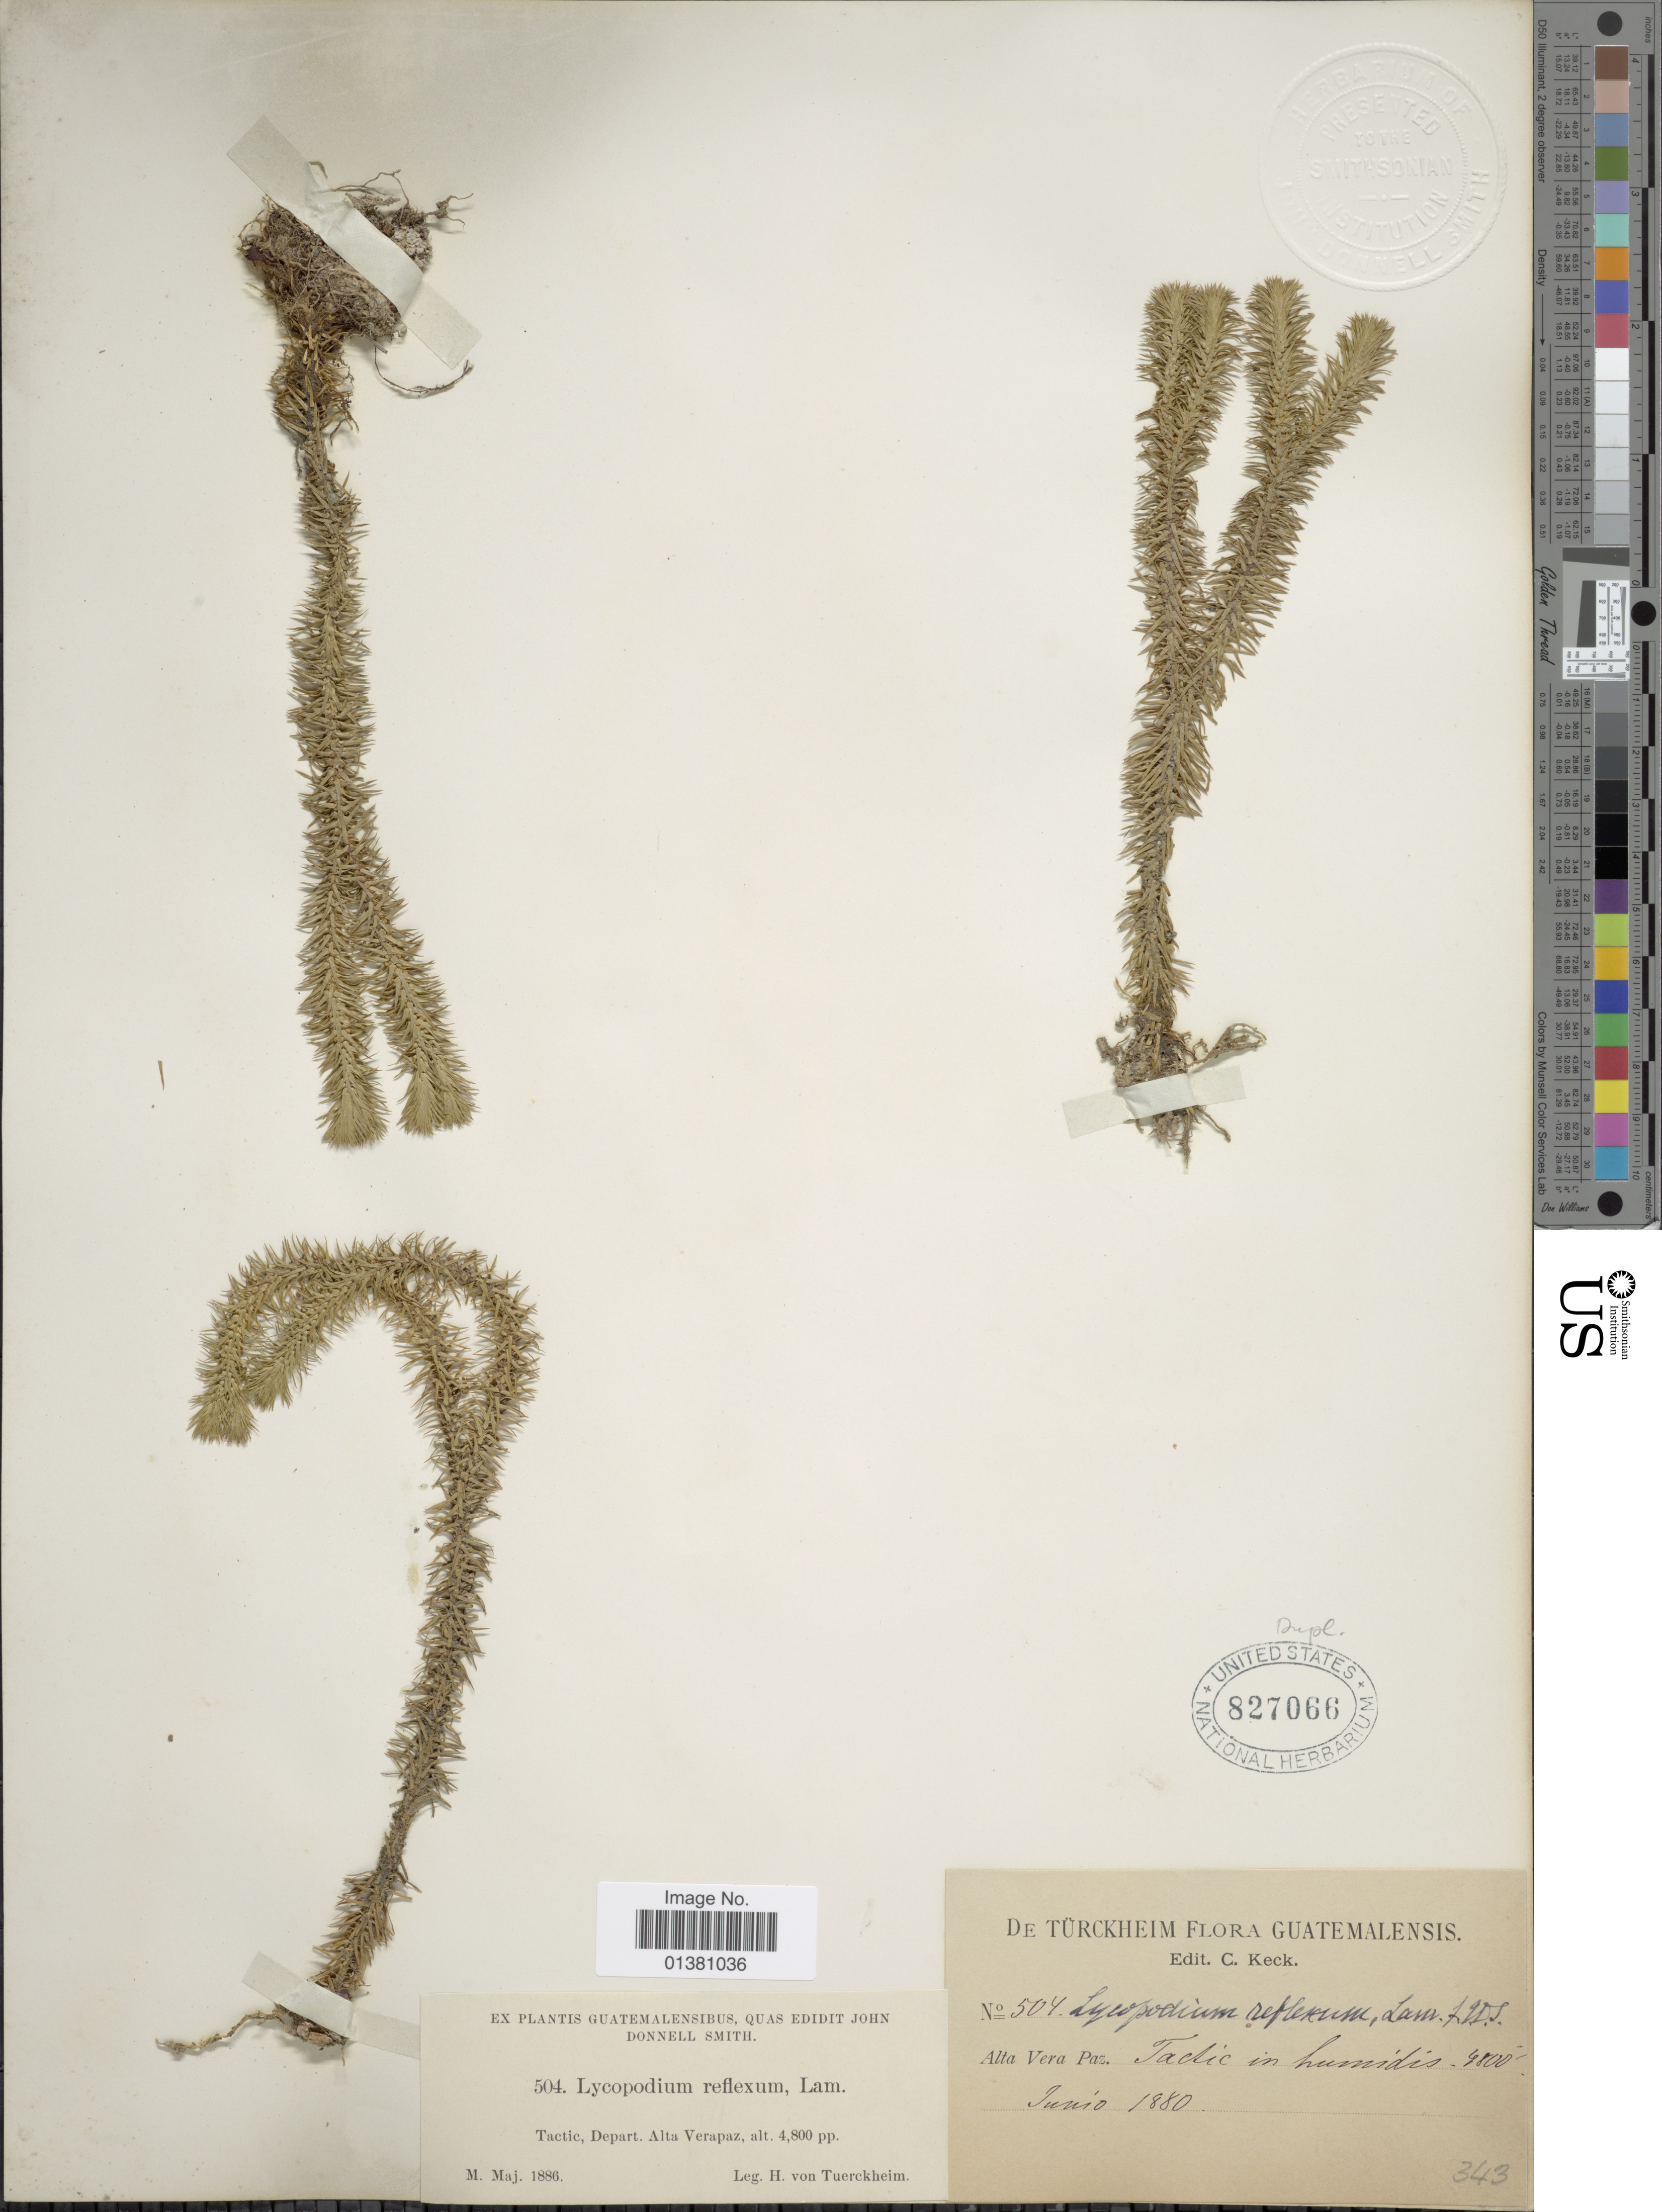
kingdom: Plantae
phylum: Tracheophyta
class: Lycopodiopsida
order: Lycopodiales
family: Lycopodiaceae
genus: Phlegmariurus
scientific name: Phlegmariurus reflexus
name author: (Lam.) B. Øllg.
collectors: H. von Türckheim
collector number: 504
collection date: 1886-05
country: Guatemala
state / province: Alta Verapaz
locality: Tactic, Depart. Alta Verapaz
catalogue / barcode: US 827066